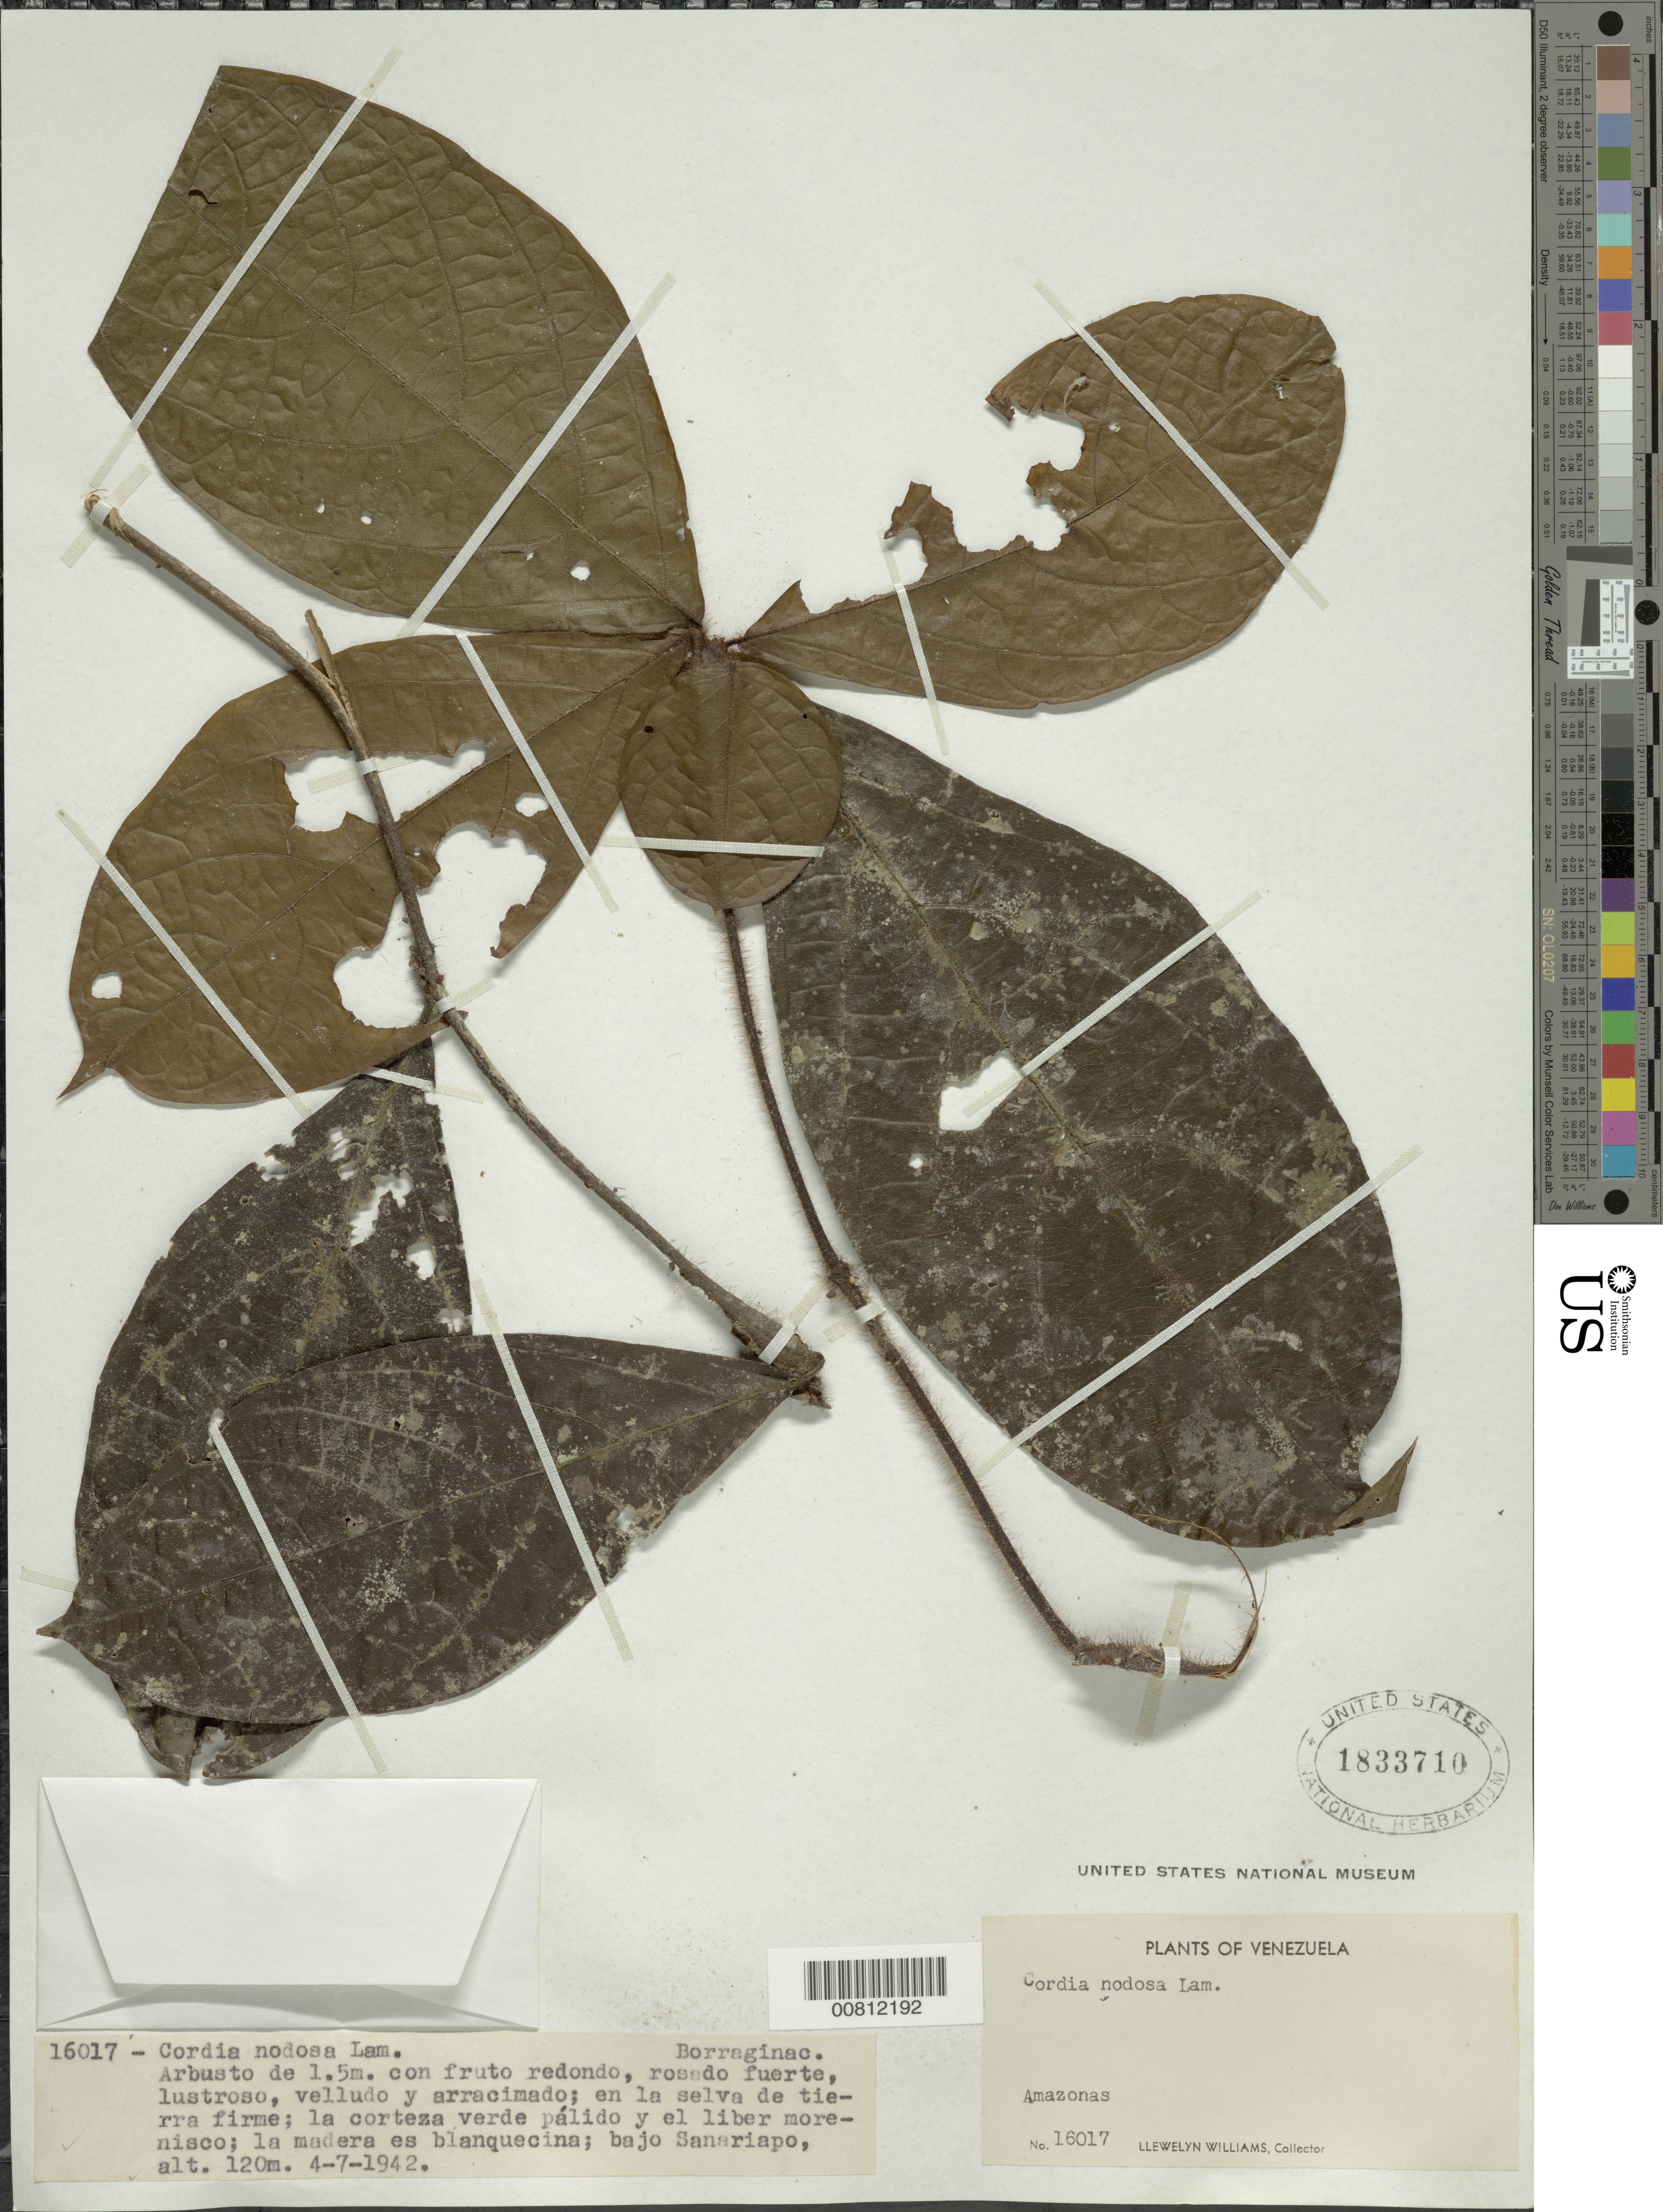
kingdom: Plantae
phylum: Tracheophyta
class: Magnoliopsida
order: Boraginales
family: Cordiaceae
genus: Cordia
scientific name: Cordia nodosa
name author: Lam.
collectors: Ll. Williams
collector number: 16017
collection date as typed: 4-Jul-42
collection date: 1942-07-04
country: Venezuela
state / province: Amazonas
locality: Bajo Sanariapo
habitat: Selva de tierra firme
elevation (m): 120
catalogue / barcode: US 1833710